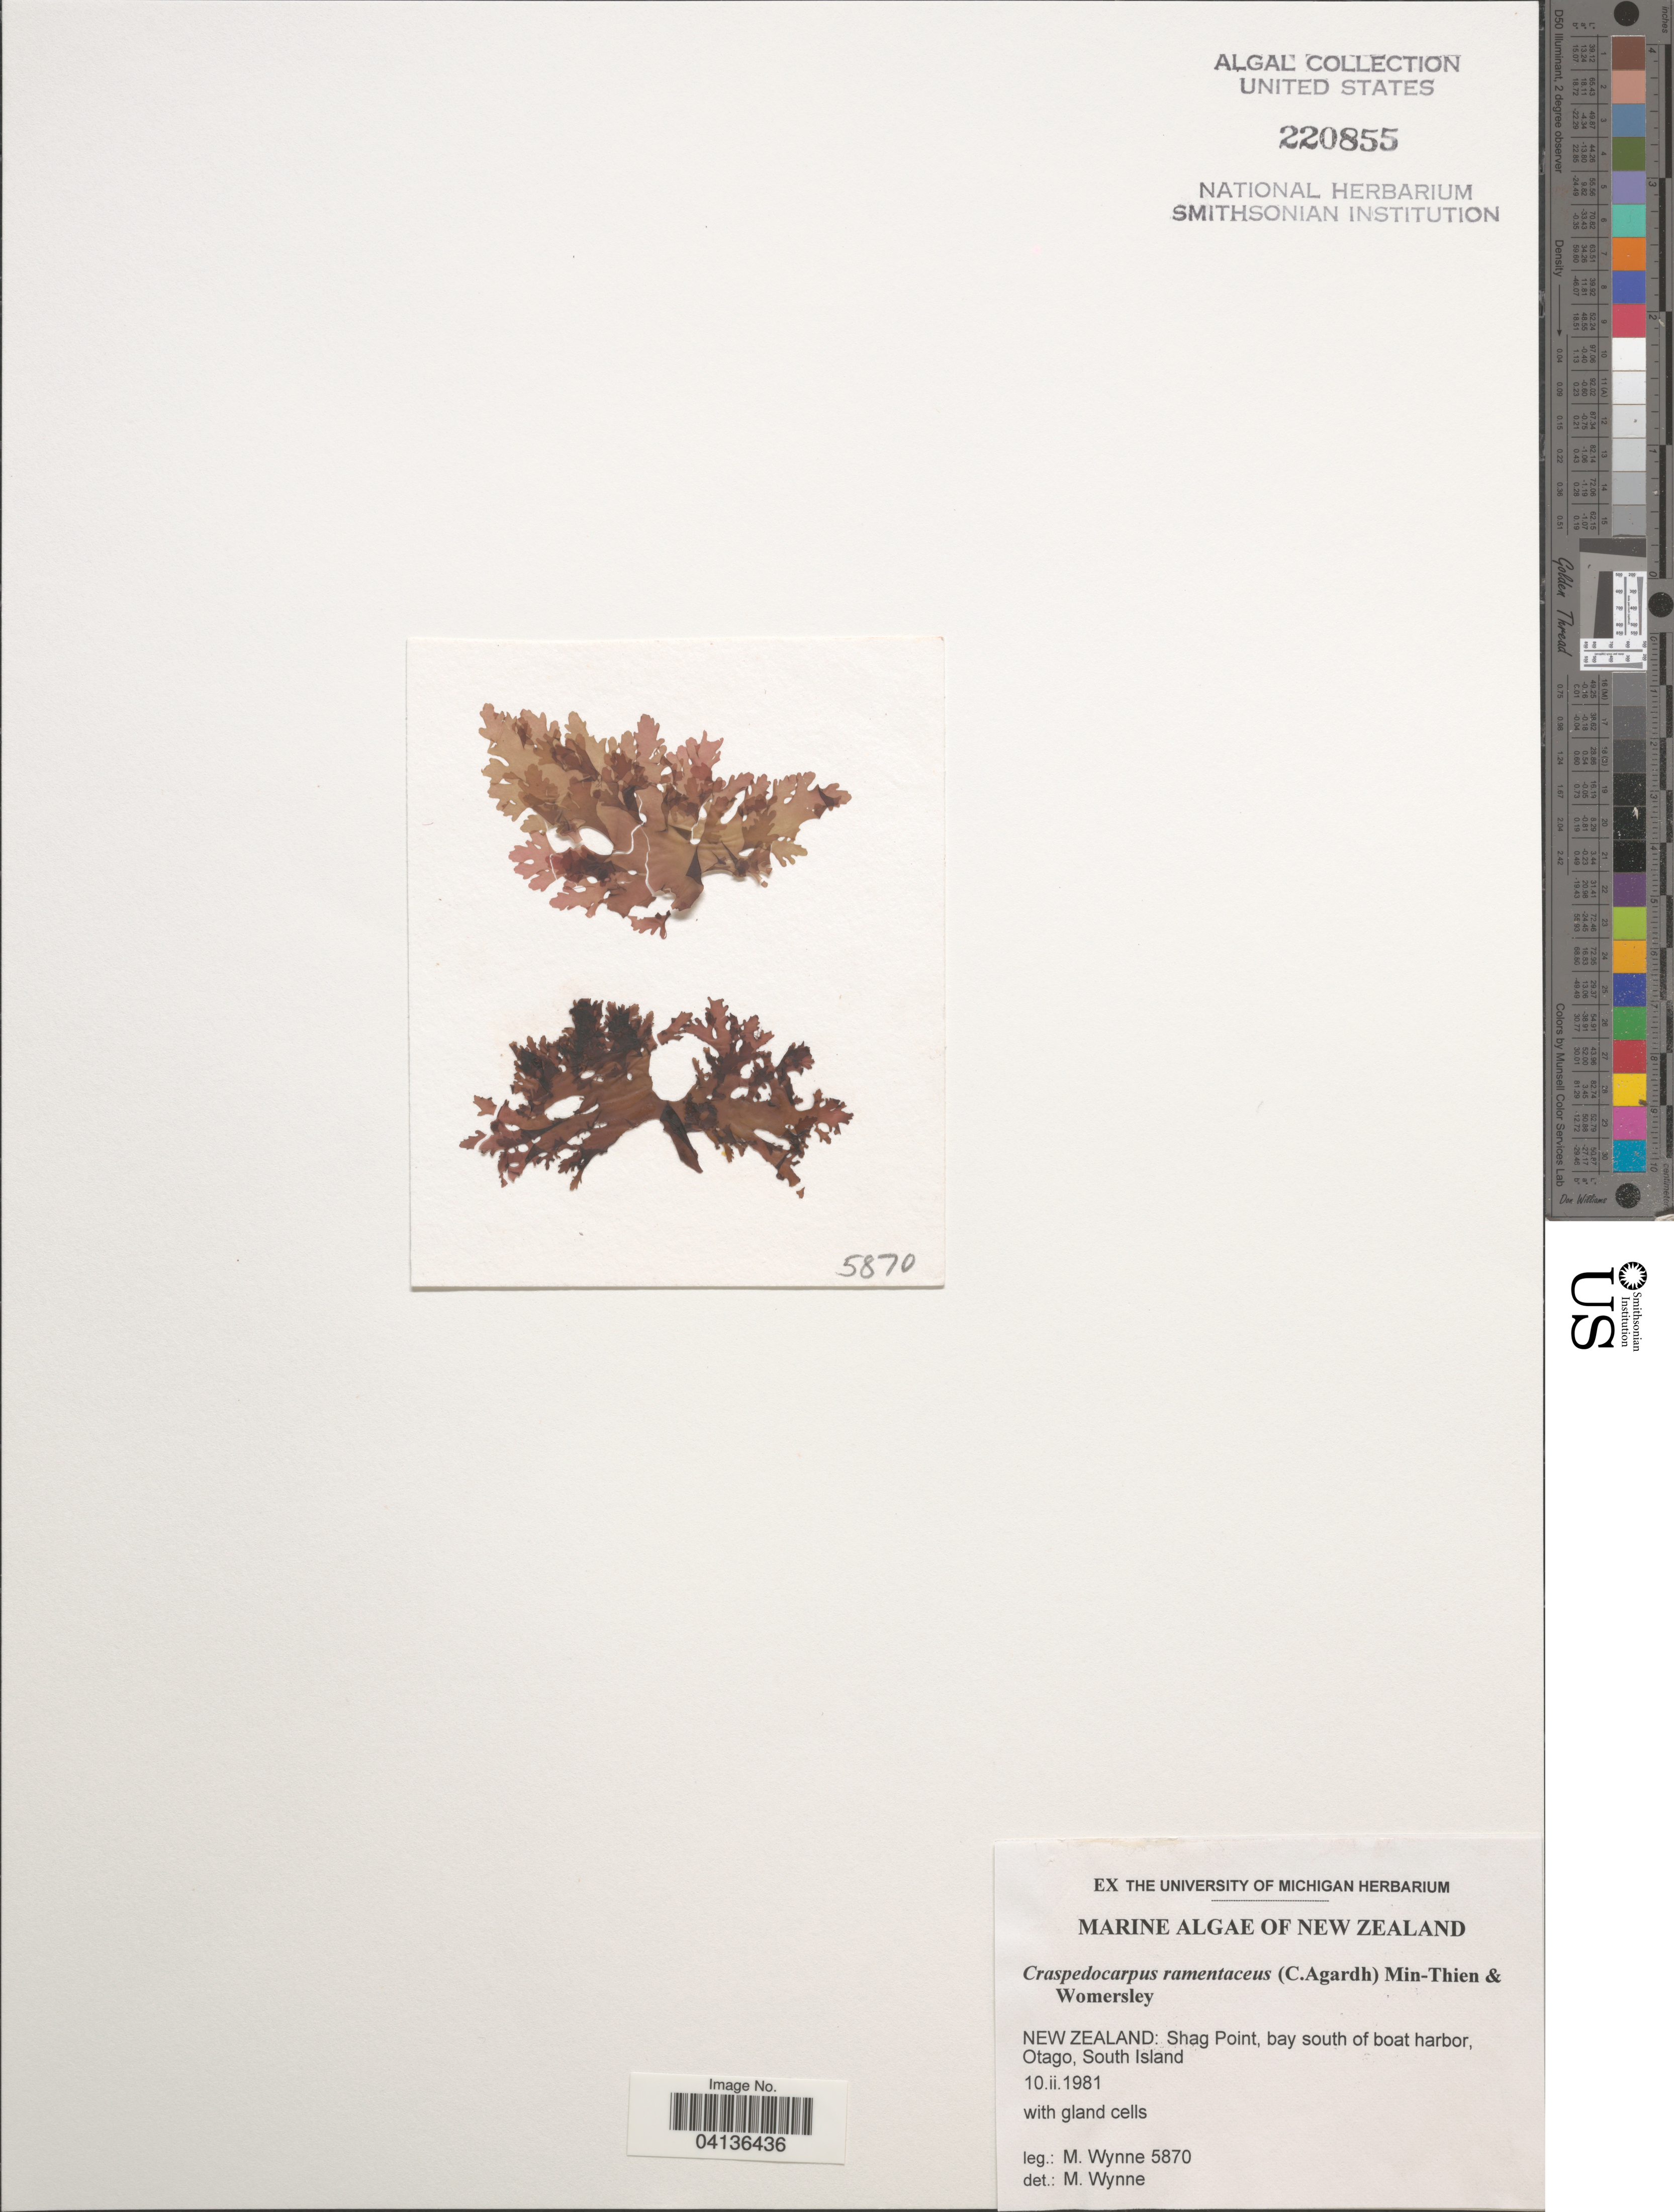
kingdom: Plantae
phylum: Rhodophyta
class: Florideophyceae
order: Gigartinales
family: Cystocloniaceae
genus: Craspedocarpus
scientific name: Craspedocarpus ramentaceus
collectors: M.J. Wynne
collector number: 5870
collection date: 1981-02-10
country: New Zealand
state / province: Otago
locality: Shag Point, bay south of boat harbor, South Island.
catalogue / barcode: US 220855